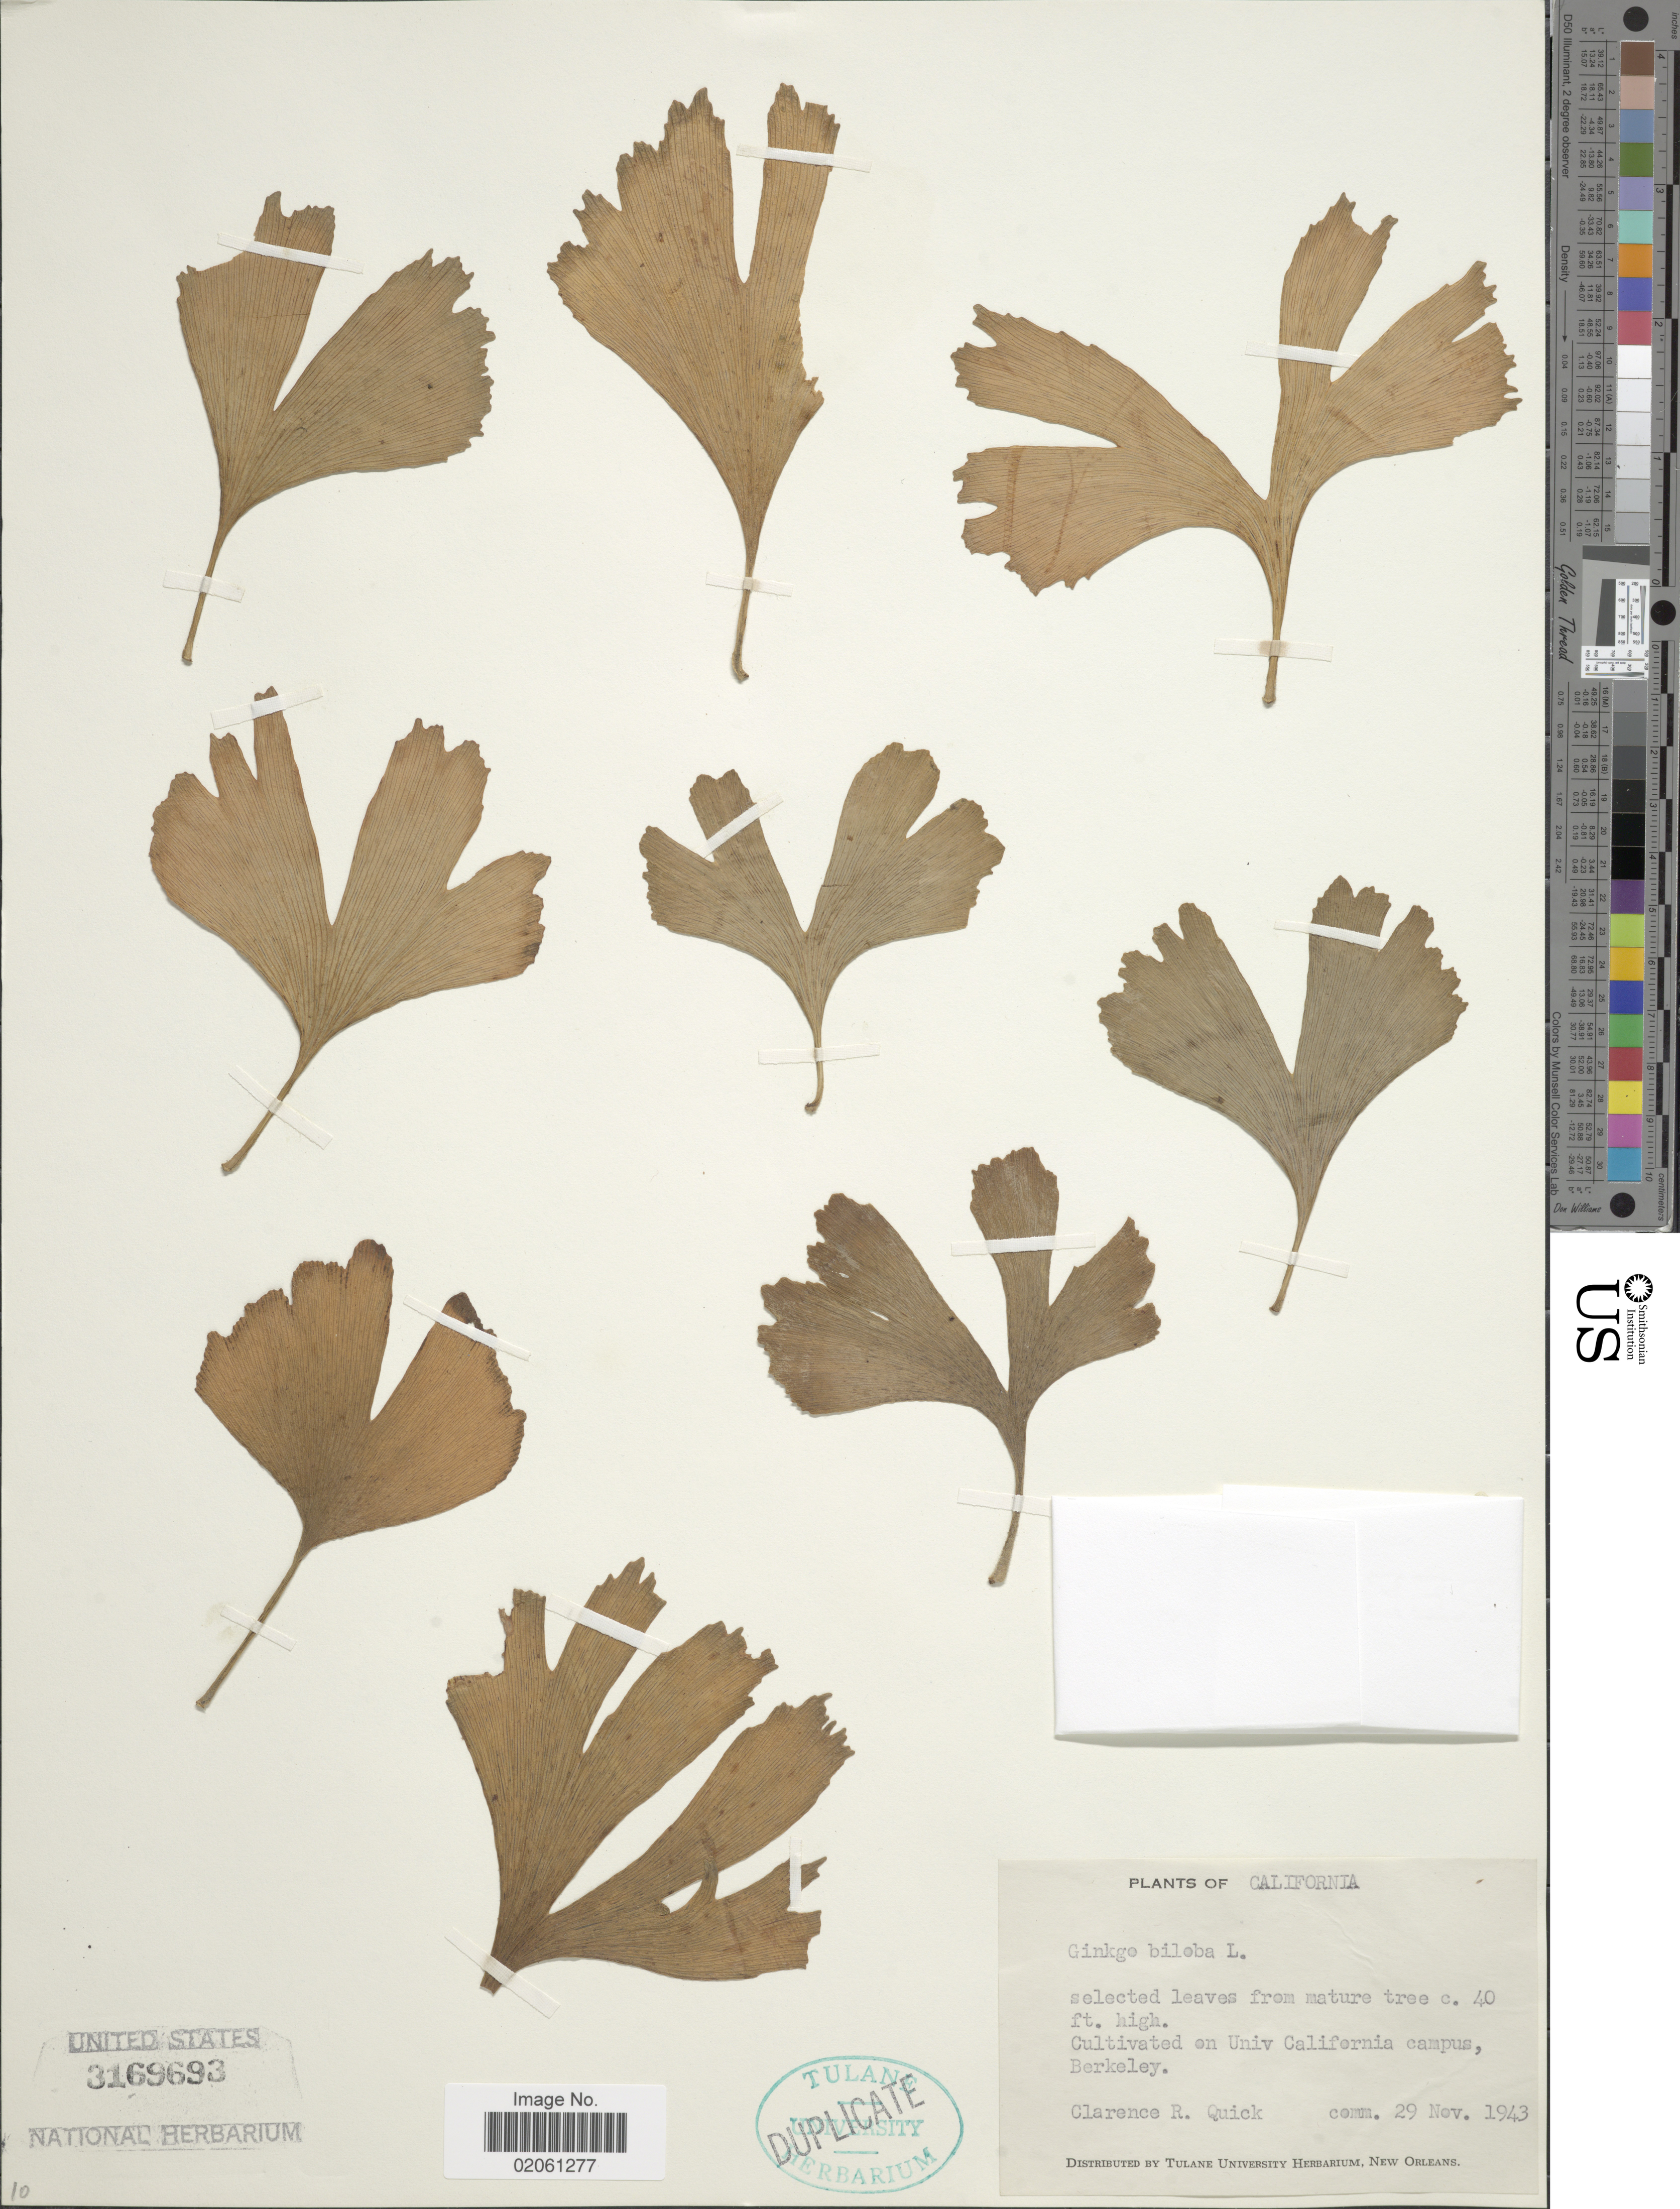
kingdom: Plantae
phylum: Tracheophyta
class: Ginkgoopsida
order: Ginkgoales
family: Ginkgoaceae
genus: Ginkgo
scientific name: Ginkgo biloba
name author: L.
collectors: C. Quick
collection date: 1943-11-29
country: United States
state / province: California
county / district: Alameda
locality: Univ of California campus, Berkeley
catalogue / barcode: US 3169693